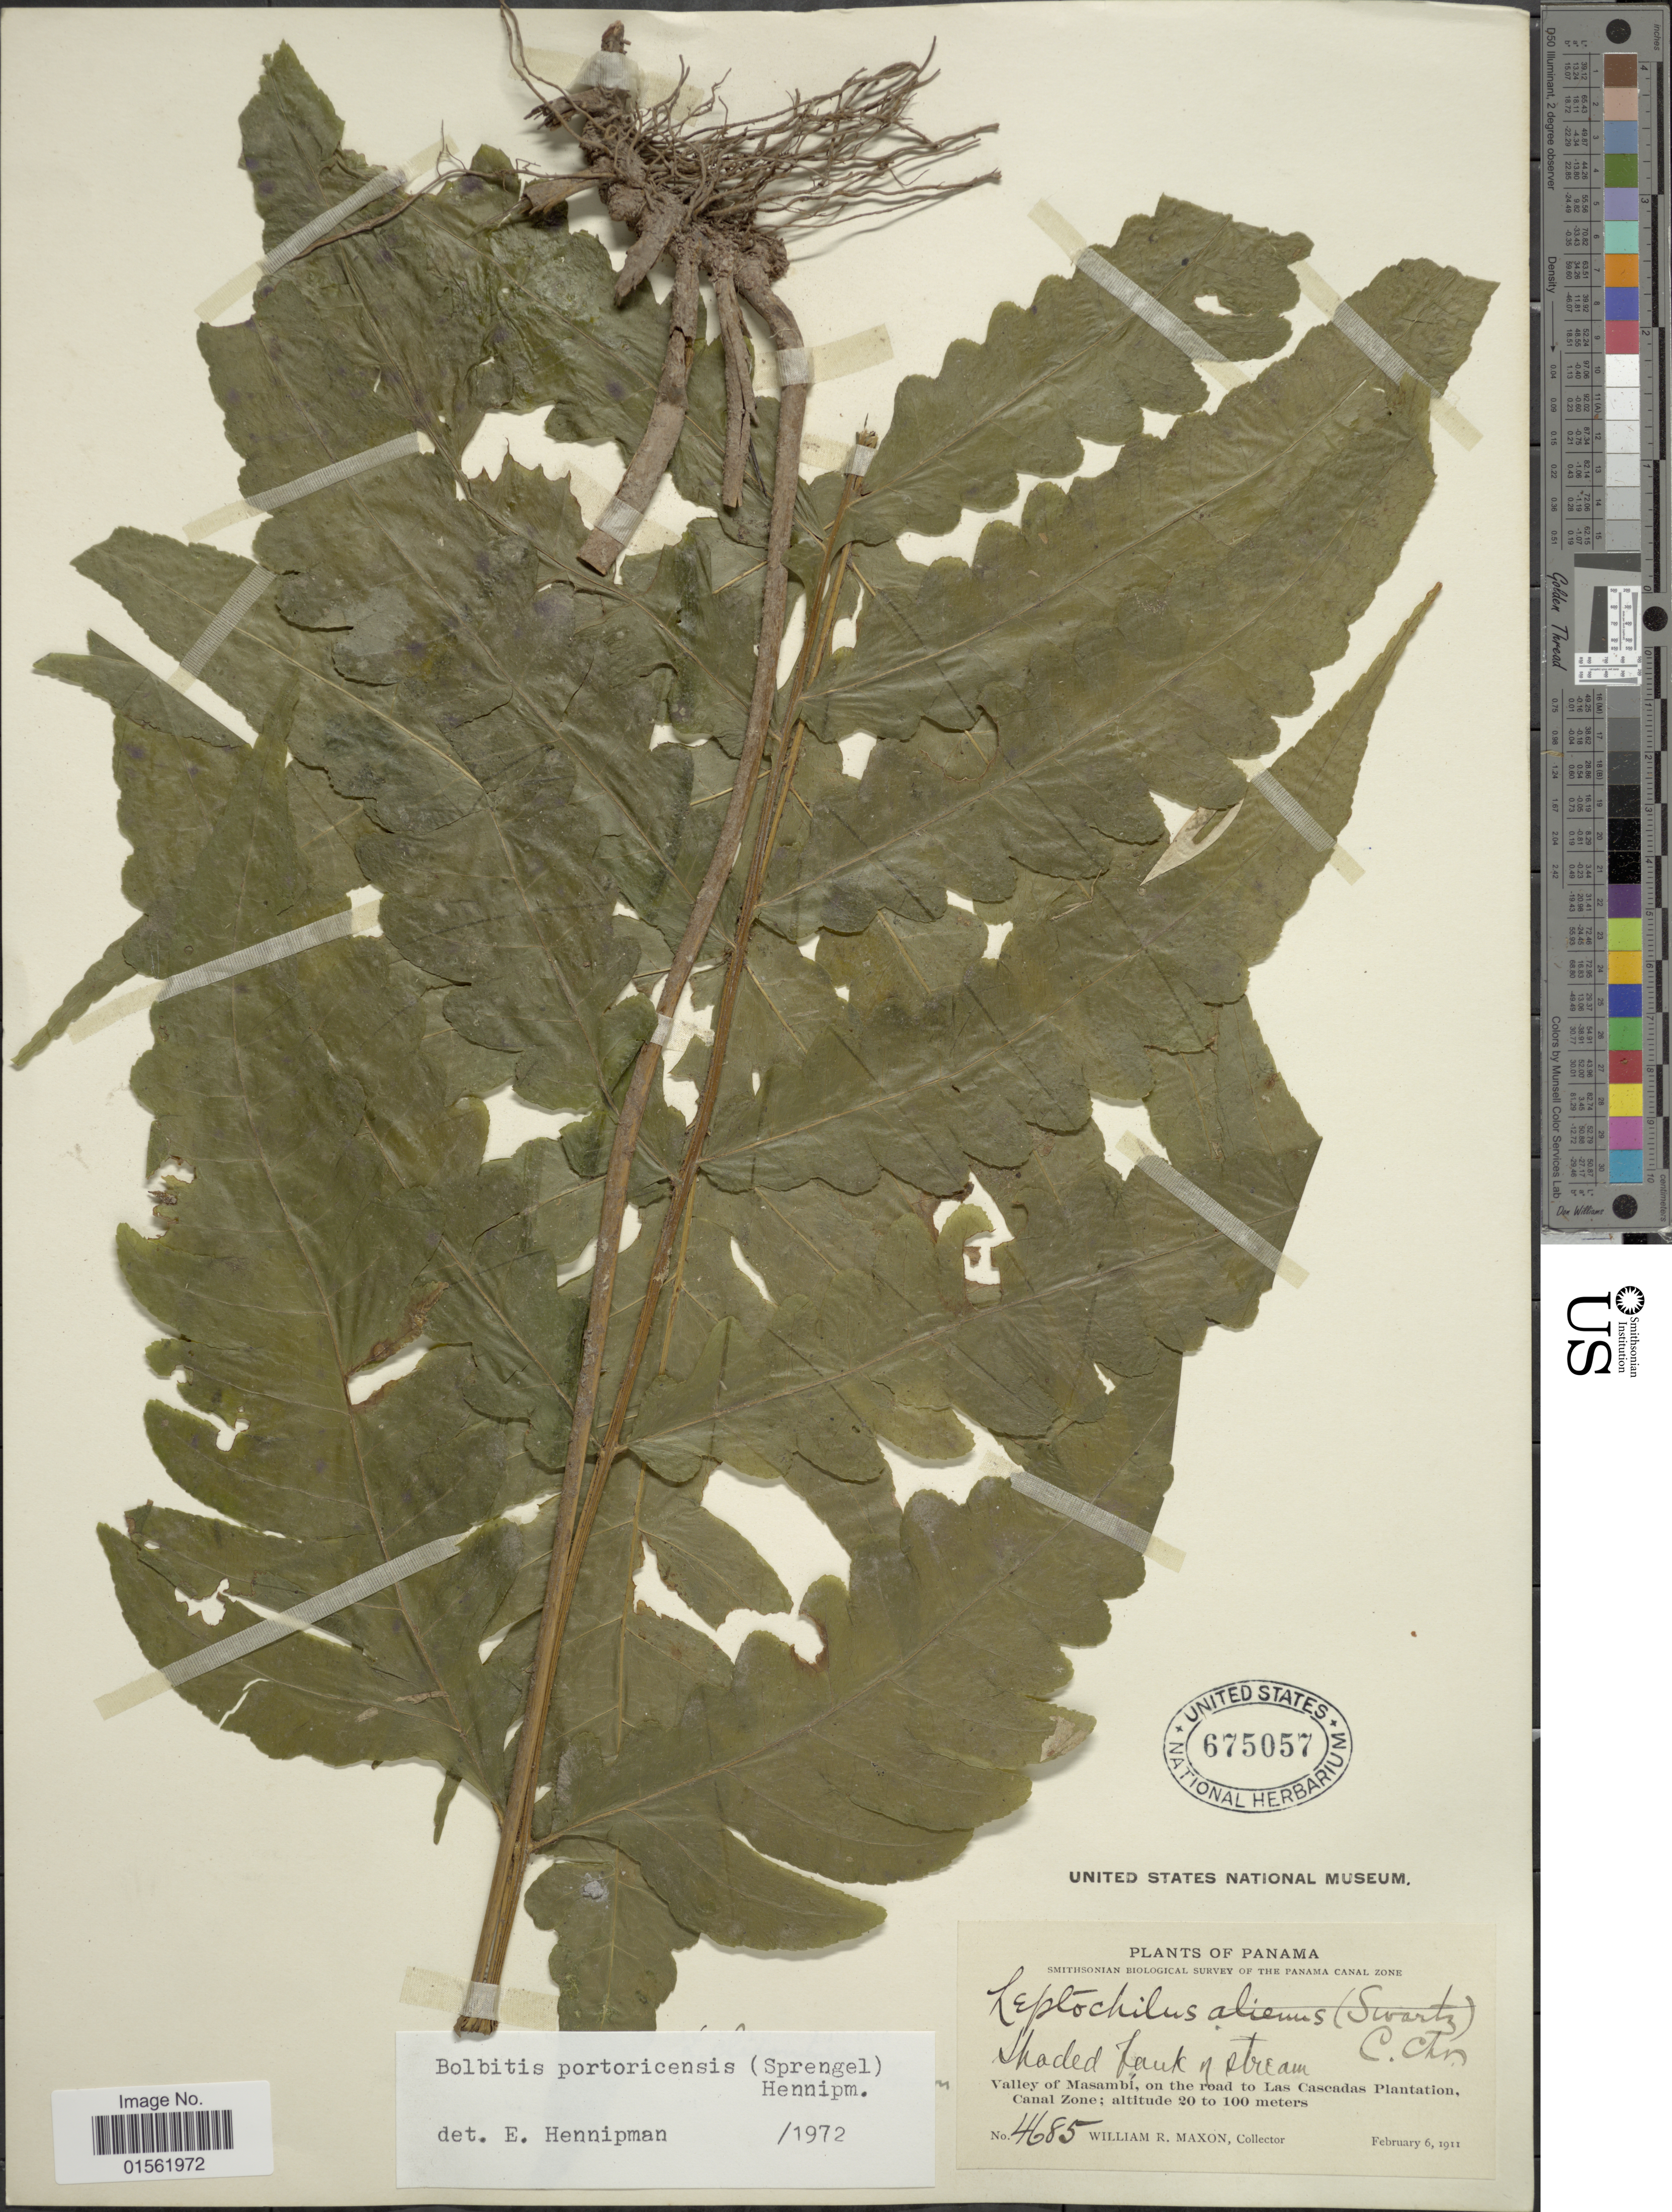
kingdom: Plantae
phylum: Tracheophyta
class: Polypodiopsida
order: Polypodiales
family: Dryopteridaceae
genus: Bolbitis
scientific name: Bolbitis portoricensis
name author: (Spreng.) Hennipman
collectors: W. R. Maxon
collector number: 4685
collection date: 1911-02-06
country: Panama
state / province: Colón / Panamá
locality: Panama Canal Zone. Valley of Masambí, on the road to Las Cascadas Plantation, Canal Zone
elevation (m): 20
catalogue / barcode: US 675057